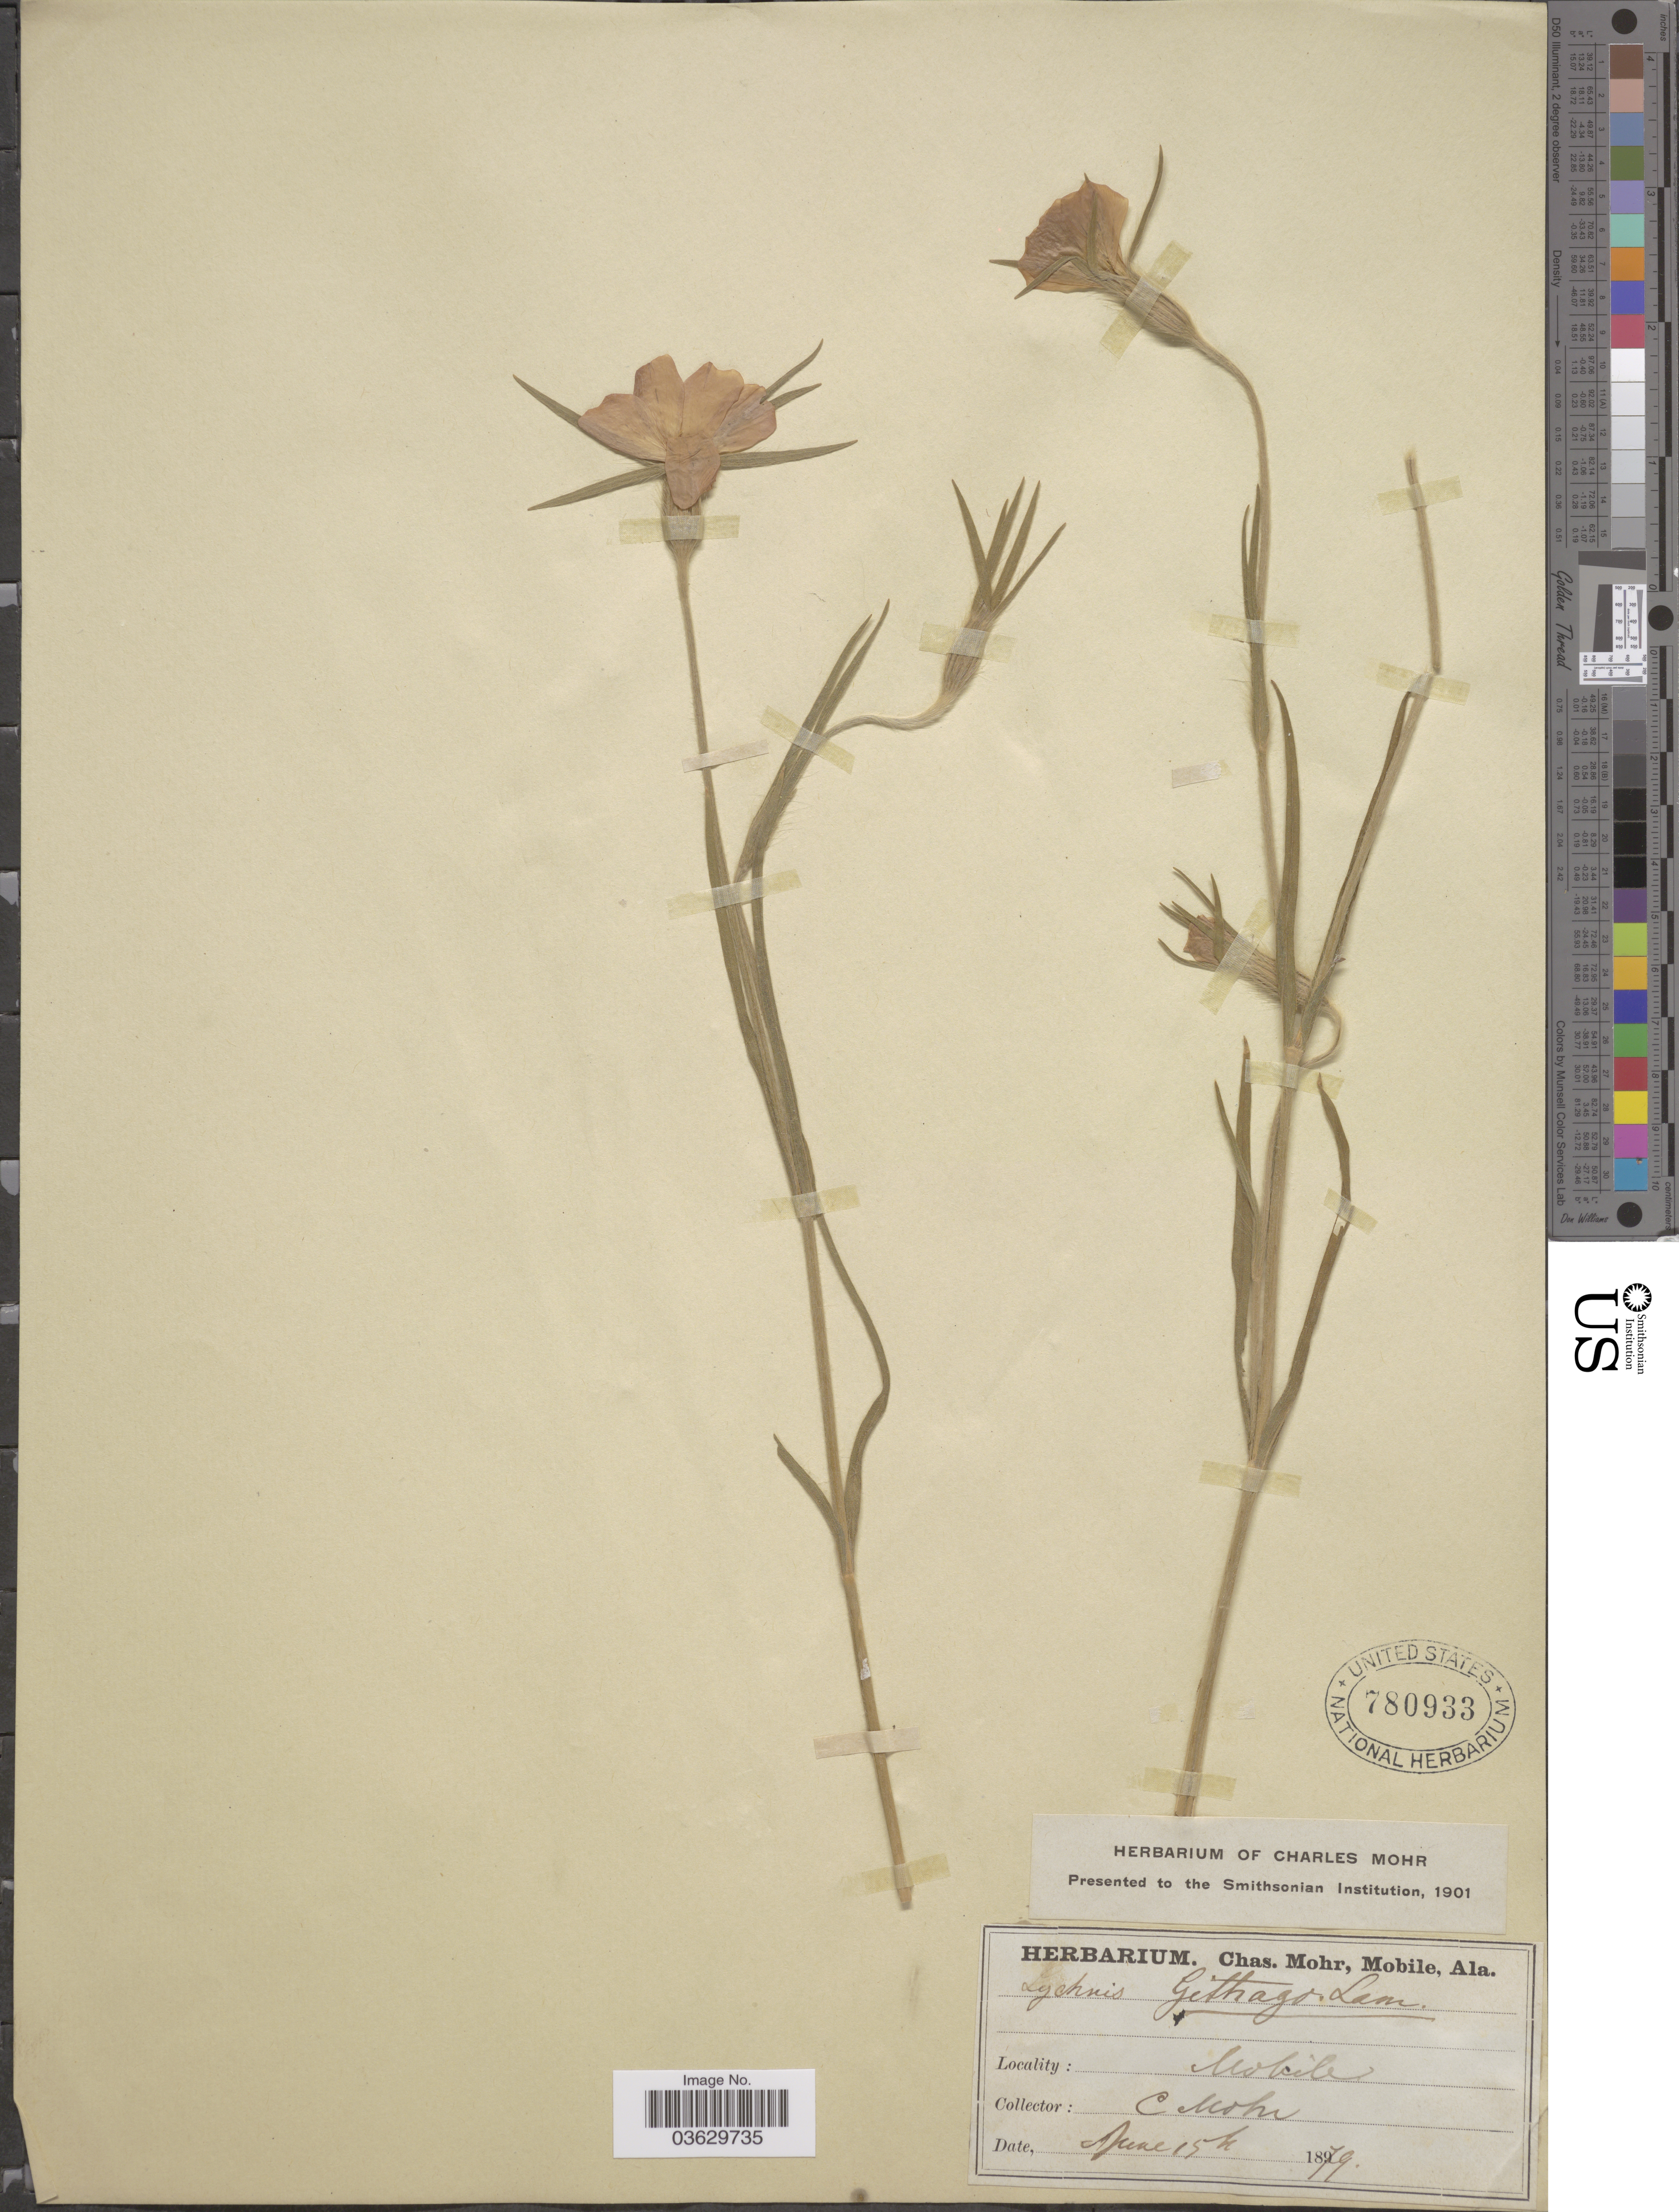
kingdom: Plantae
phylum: Tracheophyta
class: Magnoliopsida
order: Caryophyllales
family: Caryophyllaceae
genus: Agrostemma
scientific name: Agrostemma githago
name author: L.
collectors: Mohr, C. T. (herbarium)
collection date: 1879-06-15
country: United States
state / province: Alabama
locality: Mobile.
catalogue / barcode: US 780933